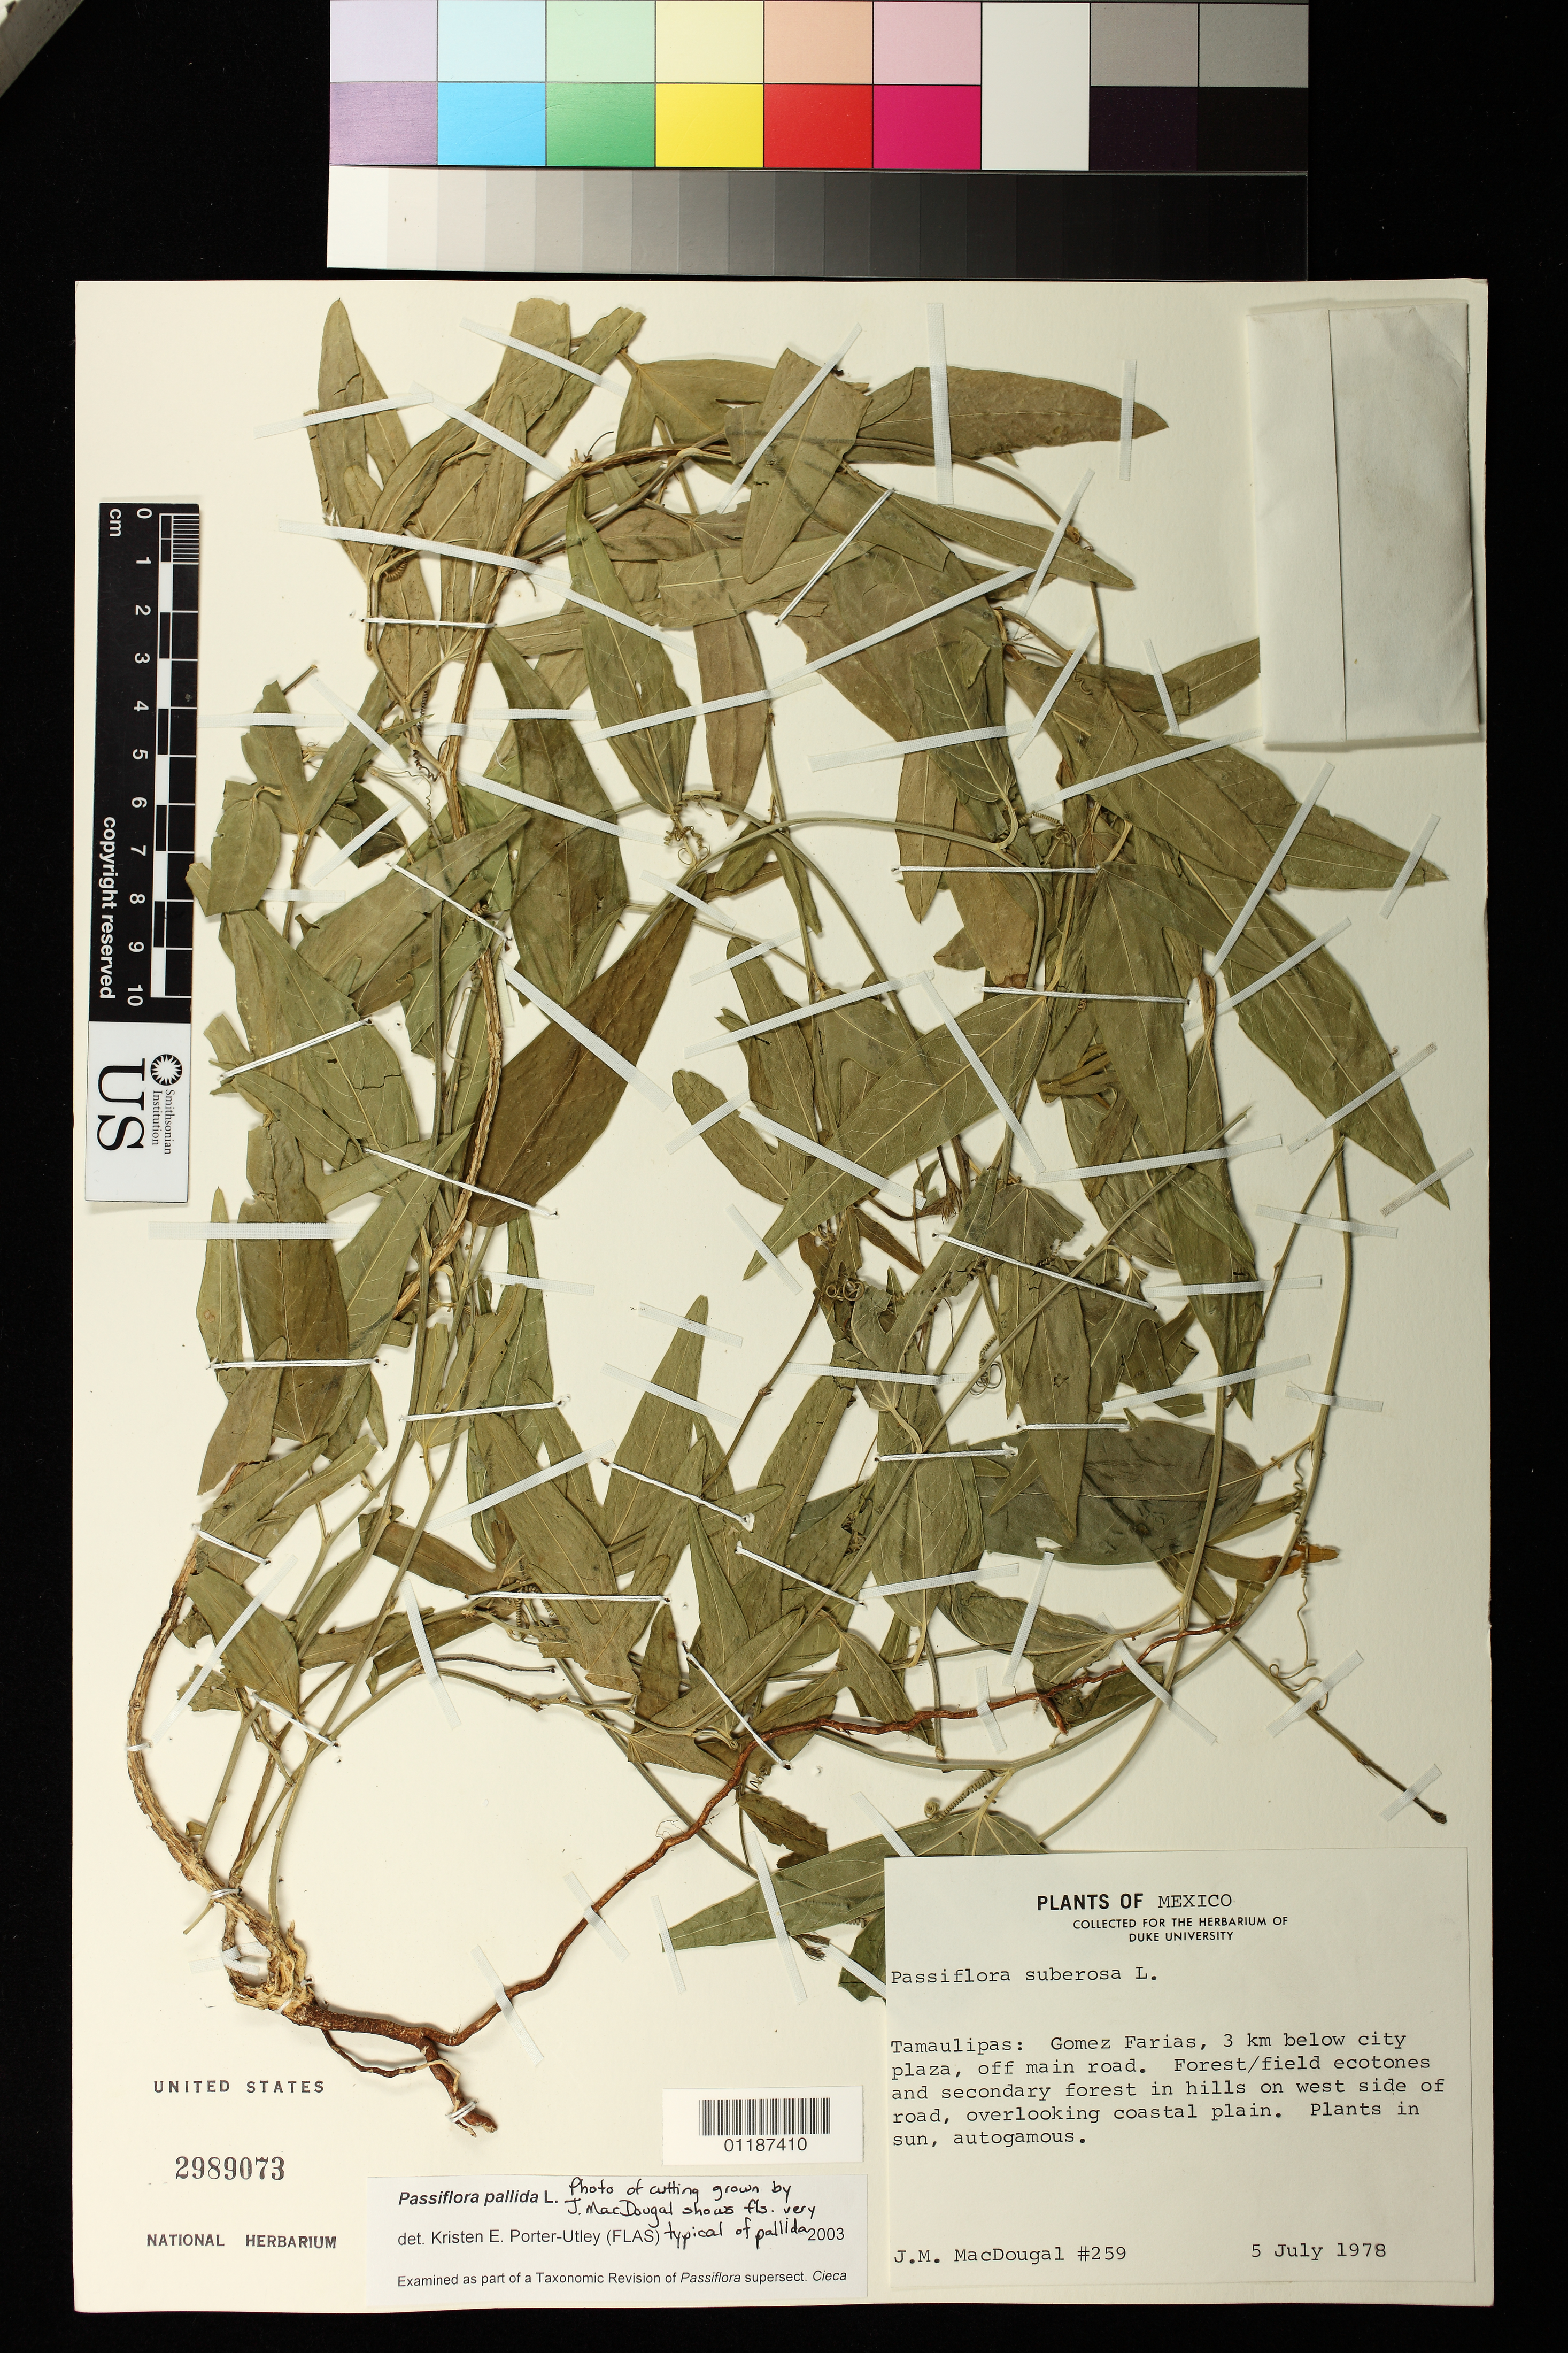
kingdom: Plantae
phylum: Tracheophyta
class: Magnoliopsida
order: Malpighiales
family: Passifloraceae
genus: Passiflora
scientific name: Passiflora pallida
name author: L.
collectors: J. M. MacDougal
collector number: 259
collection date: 1978-07-05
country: Mexico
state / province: Tamaulipas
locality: Gomez Farias, 3 km below city plaza, off main road. Forest/field ecotones and secondary forest in hills on west side of road, overlooking coastal plain.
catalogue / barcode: US 2989073